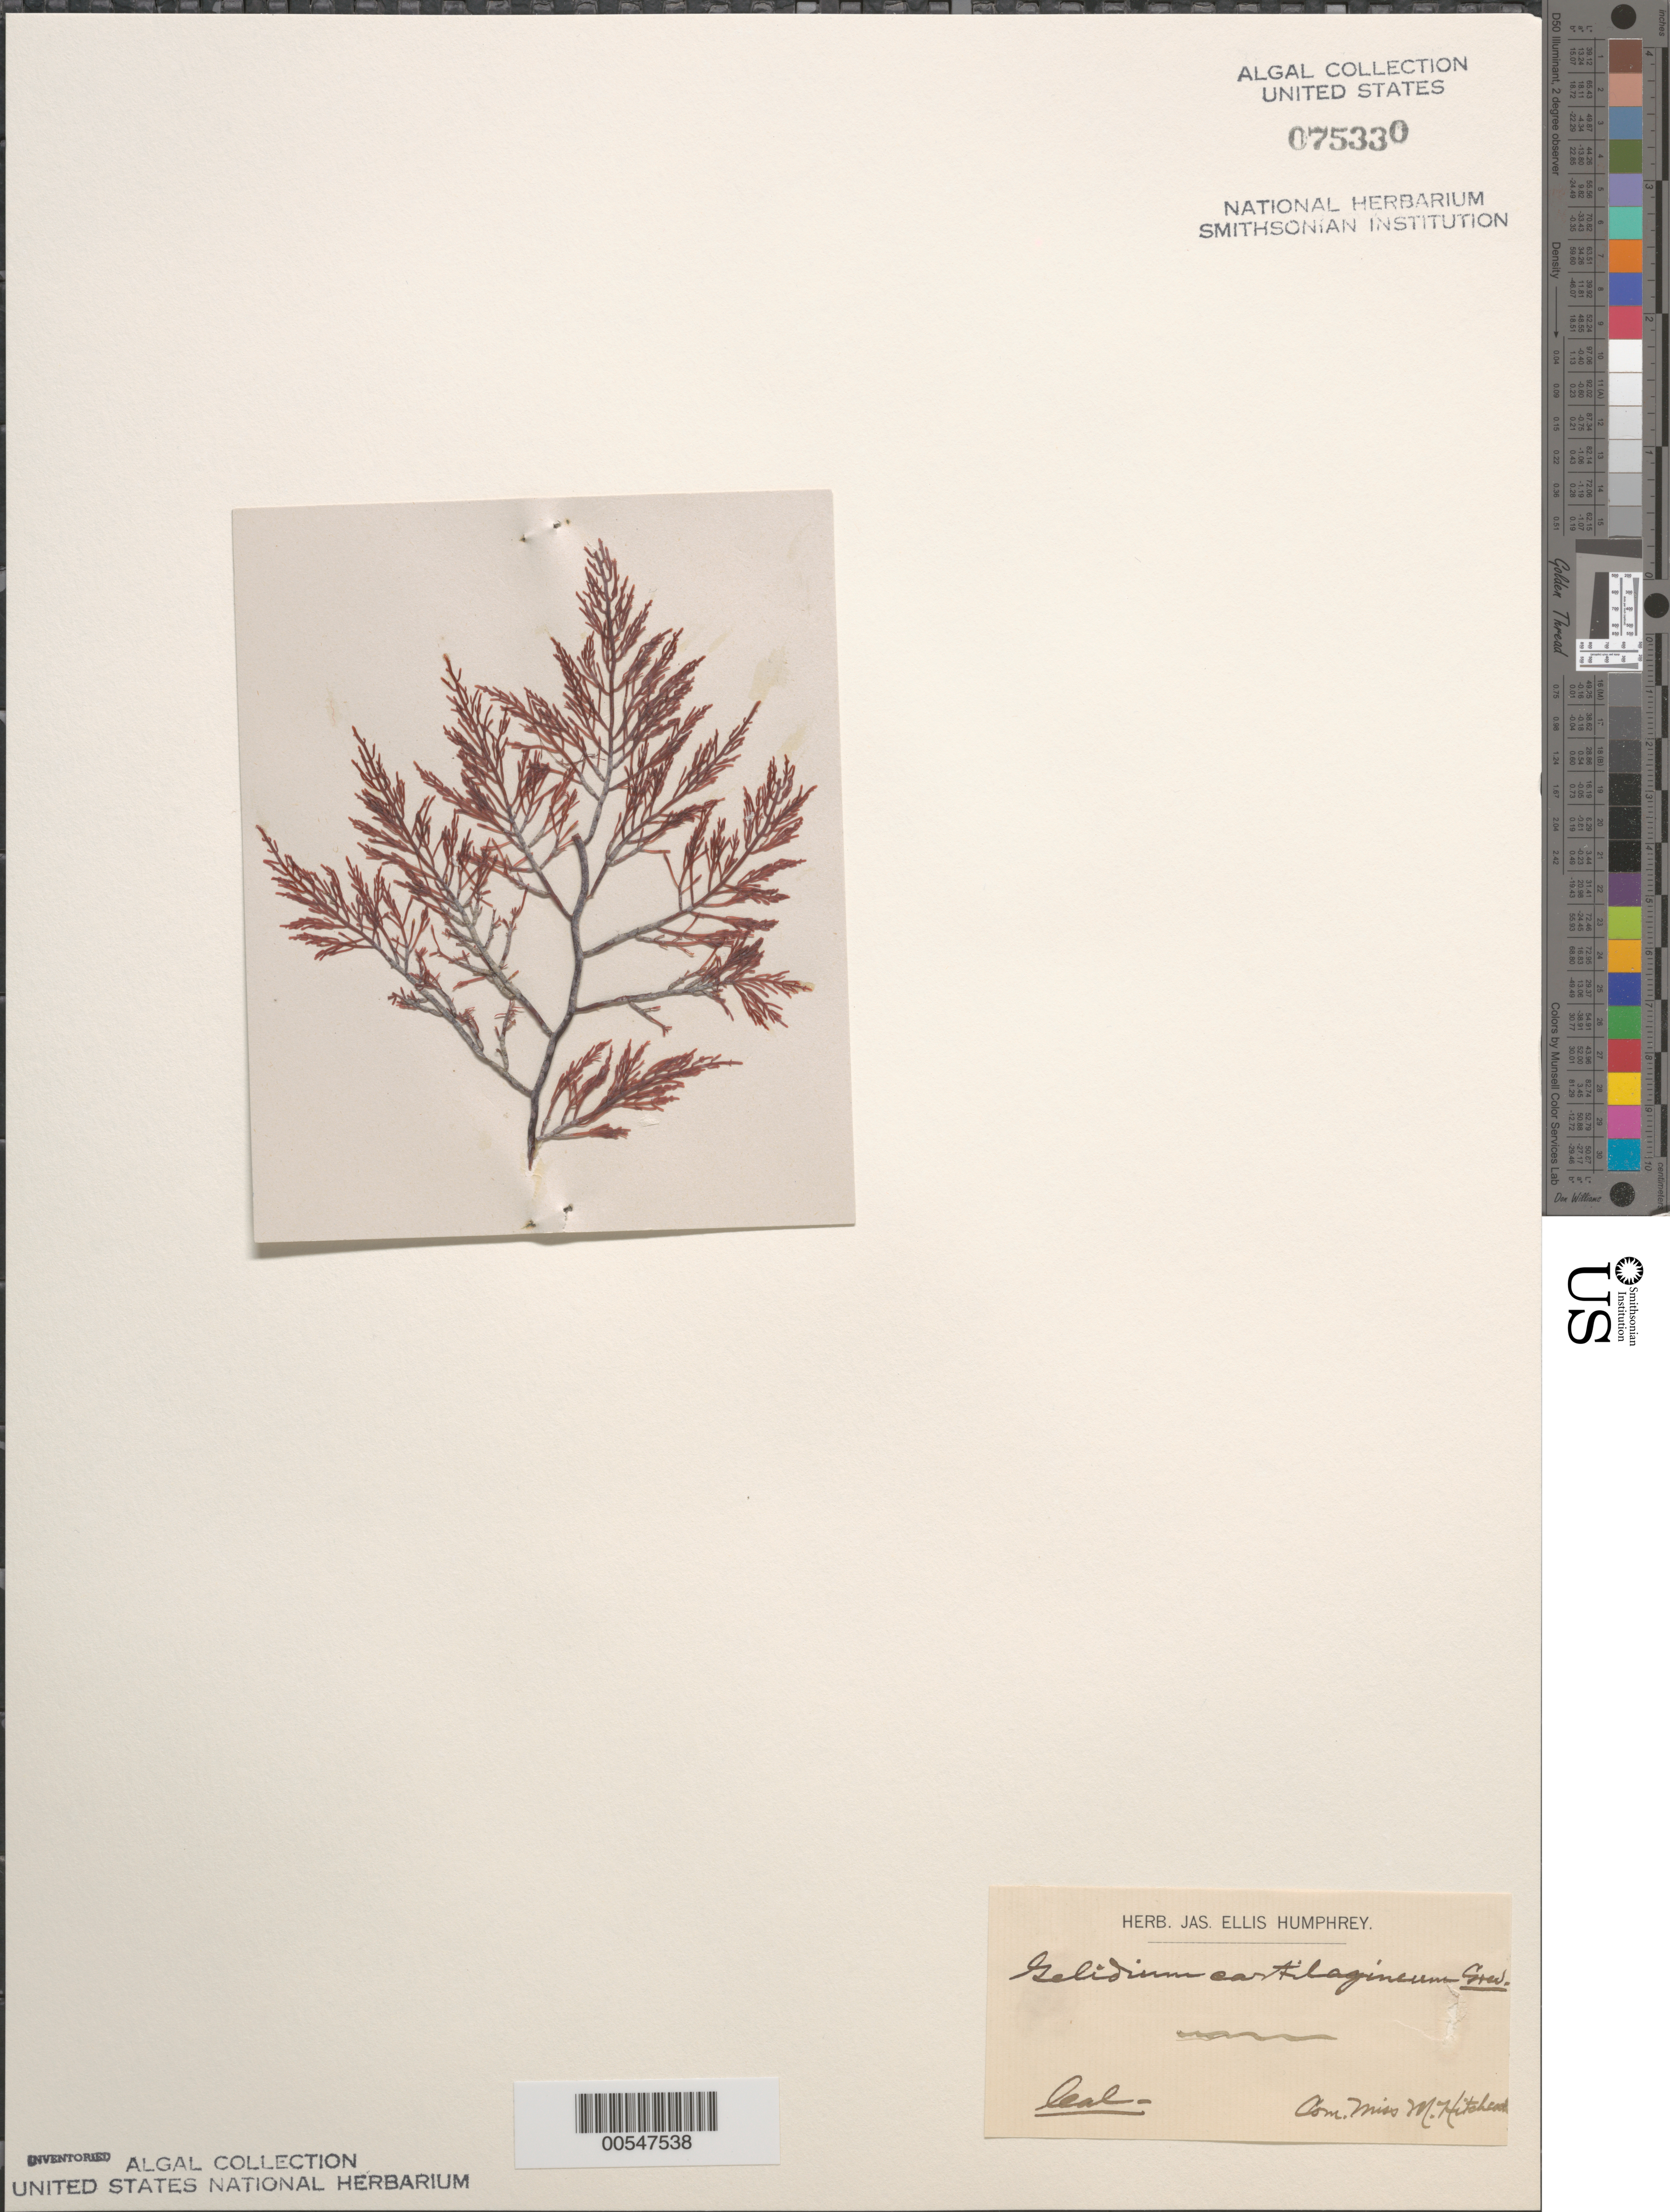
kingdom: Plantae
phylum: Rhodophyta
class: Florideophyceae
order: Plocamiales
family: Plocamiaceae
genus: Plocamium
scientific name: Plocamium cartilagineum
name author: (L.) P.S. Dixon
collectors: M. Hitchcock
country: United States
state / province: California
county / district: San Diego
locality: False Bay, San Diego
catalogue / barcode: US 75330